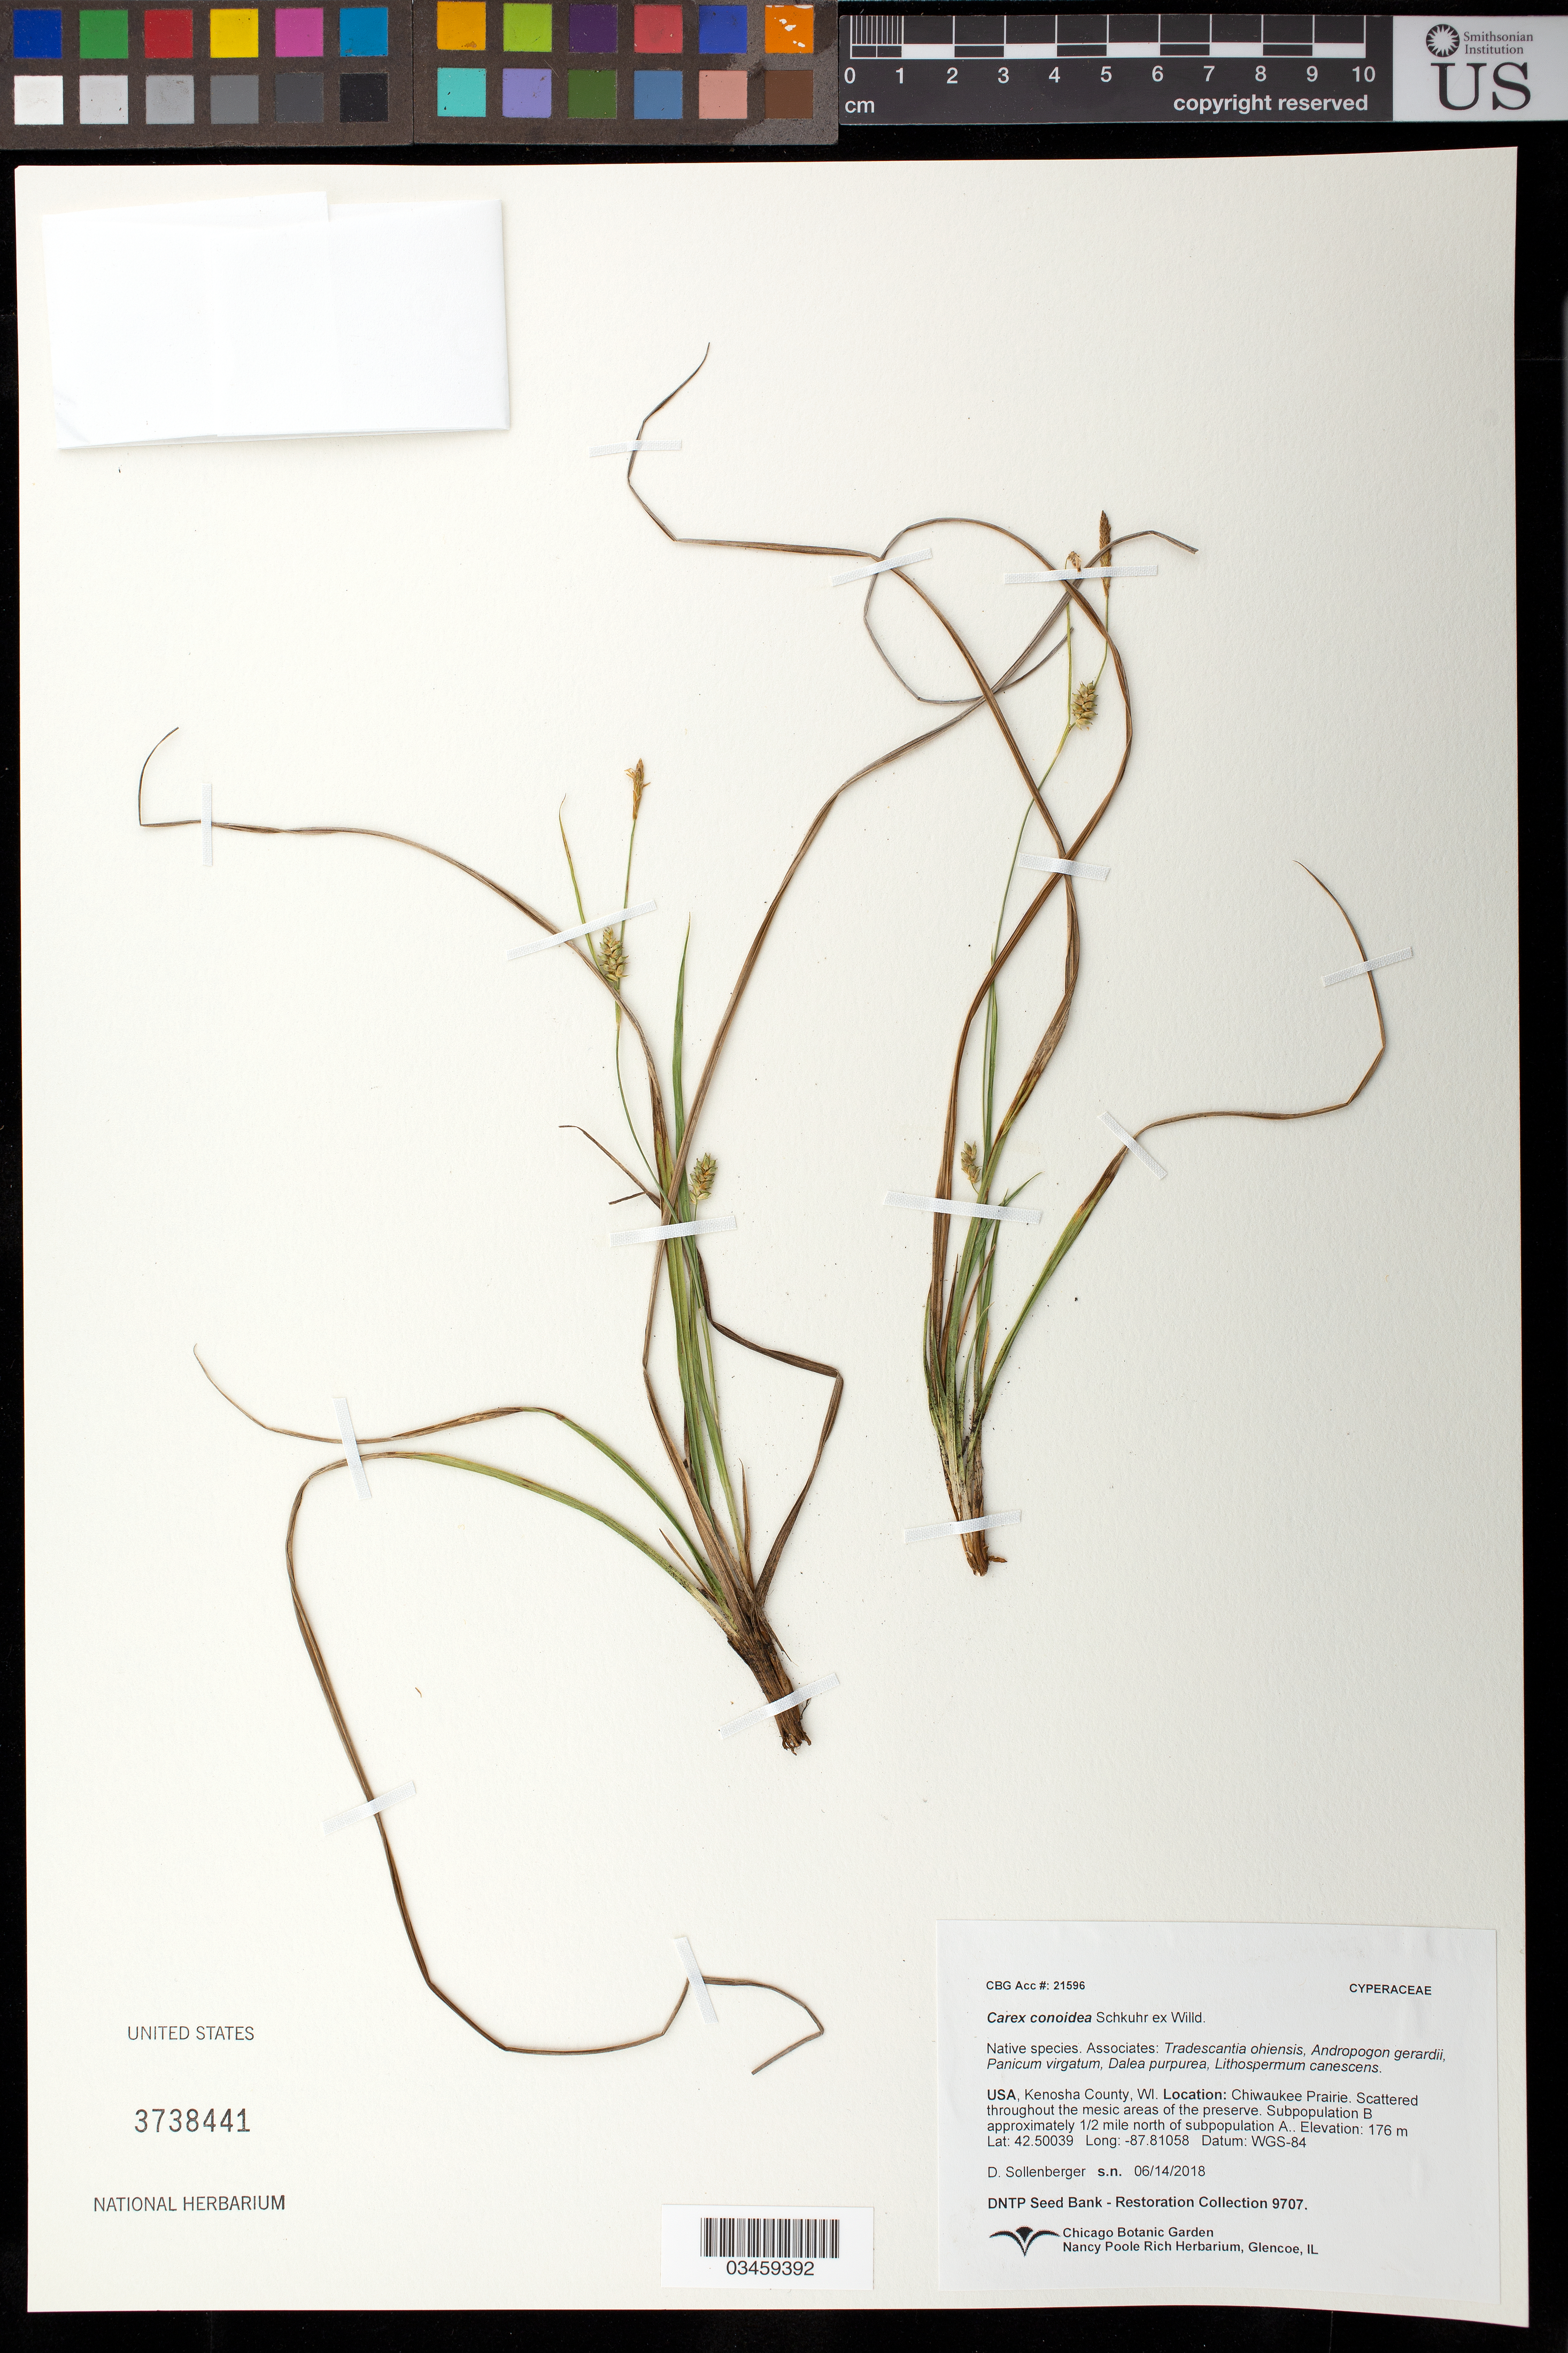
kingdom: Plantae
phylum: Tracheophyta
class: Liliopsida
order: Poales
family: Cyperaceae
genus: Carex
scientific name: Carex conoidea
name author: Willd.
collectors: D. Sollenberger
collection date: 2018-06-14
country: United States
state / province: Wisconsin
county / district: Kenosha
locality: Chiwaukee Prairie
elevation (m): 176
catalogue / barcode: US 3738441